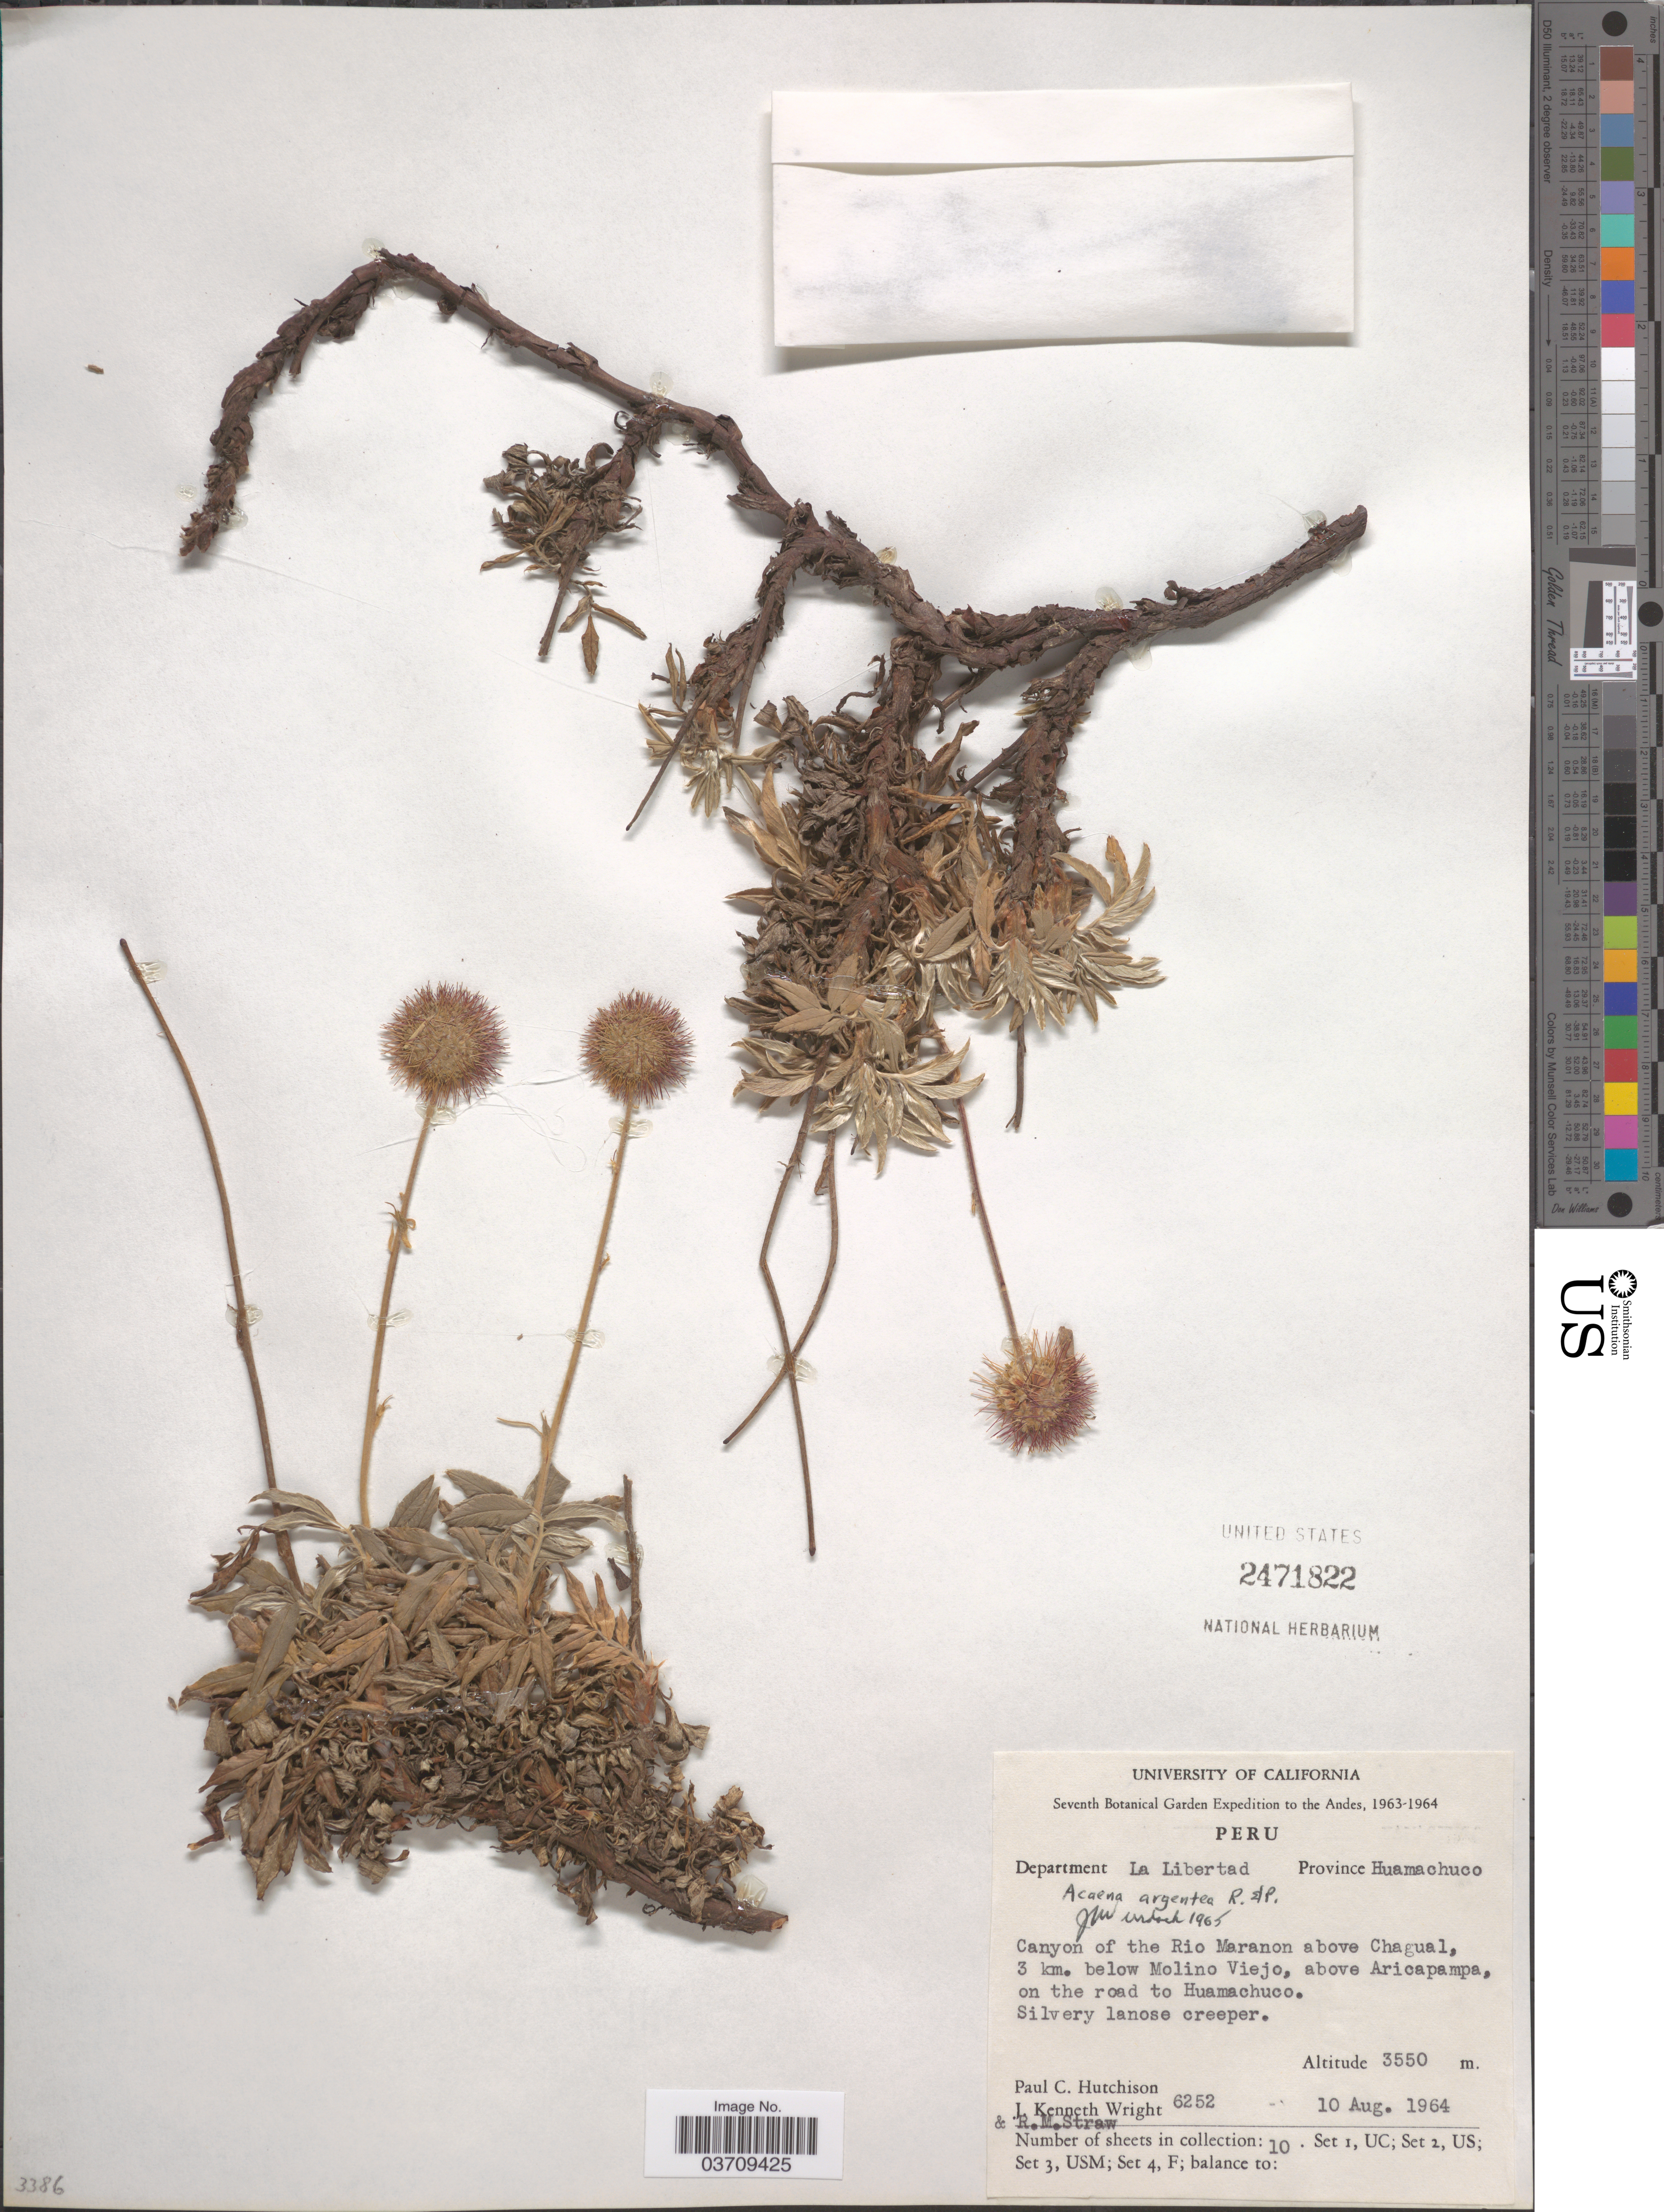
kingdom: Plantae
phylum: Tracheophyta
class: Magnoliopsida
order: Rosales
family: Rosaceae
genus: Acaena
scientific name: Acaena cylindristachya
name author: Ruiz & Pav.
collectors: P. C. Hutchison, J. K. Wright & R. M. Straw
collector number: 6252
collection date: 1964-08-10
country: Peru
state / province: La Libertad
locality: Andes. Department La Libertad. Province Huamachuco. Canyon of the Rio Maranon above Chagual, 3 km. below Molino Viejo, above Aricapampa, on the road to Huamachuco.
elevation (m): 3550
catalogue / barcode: US 2471822